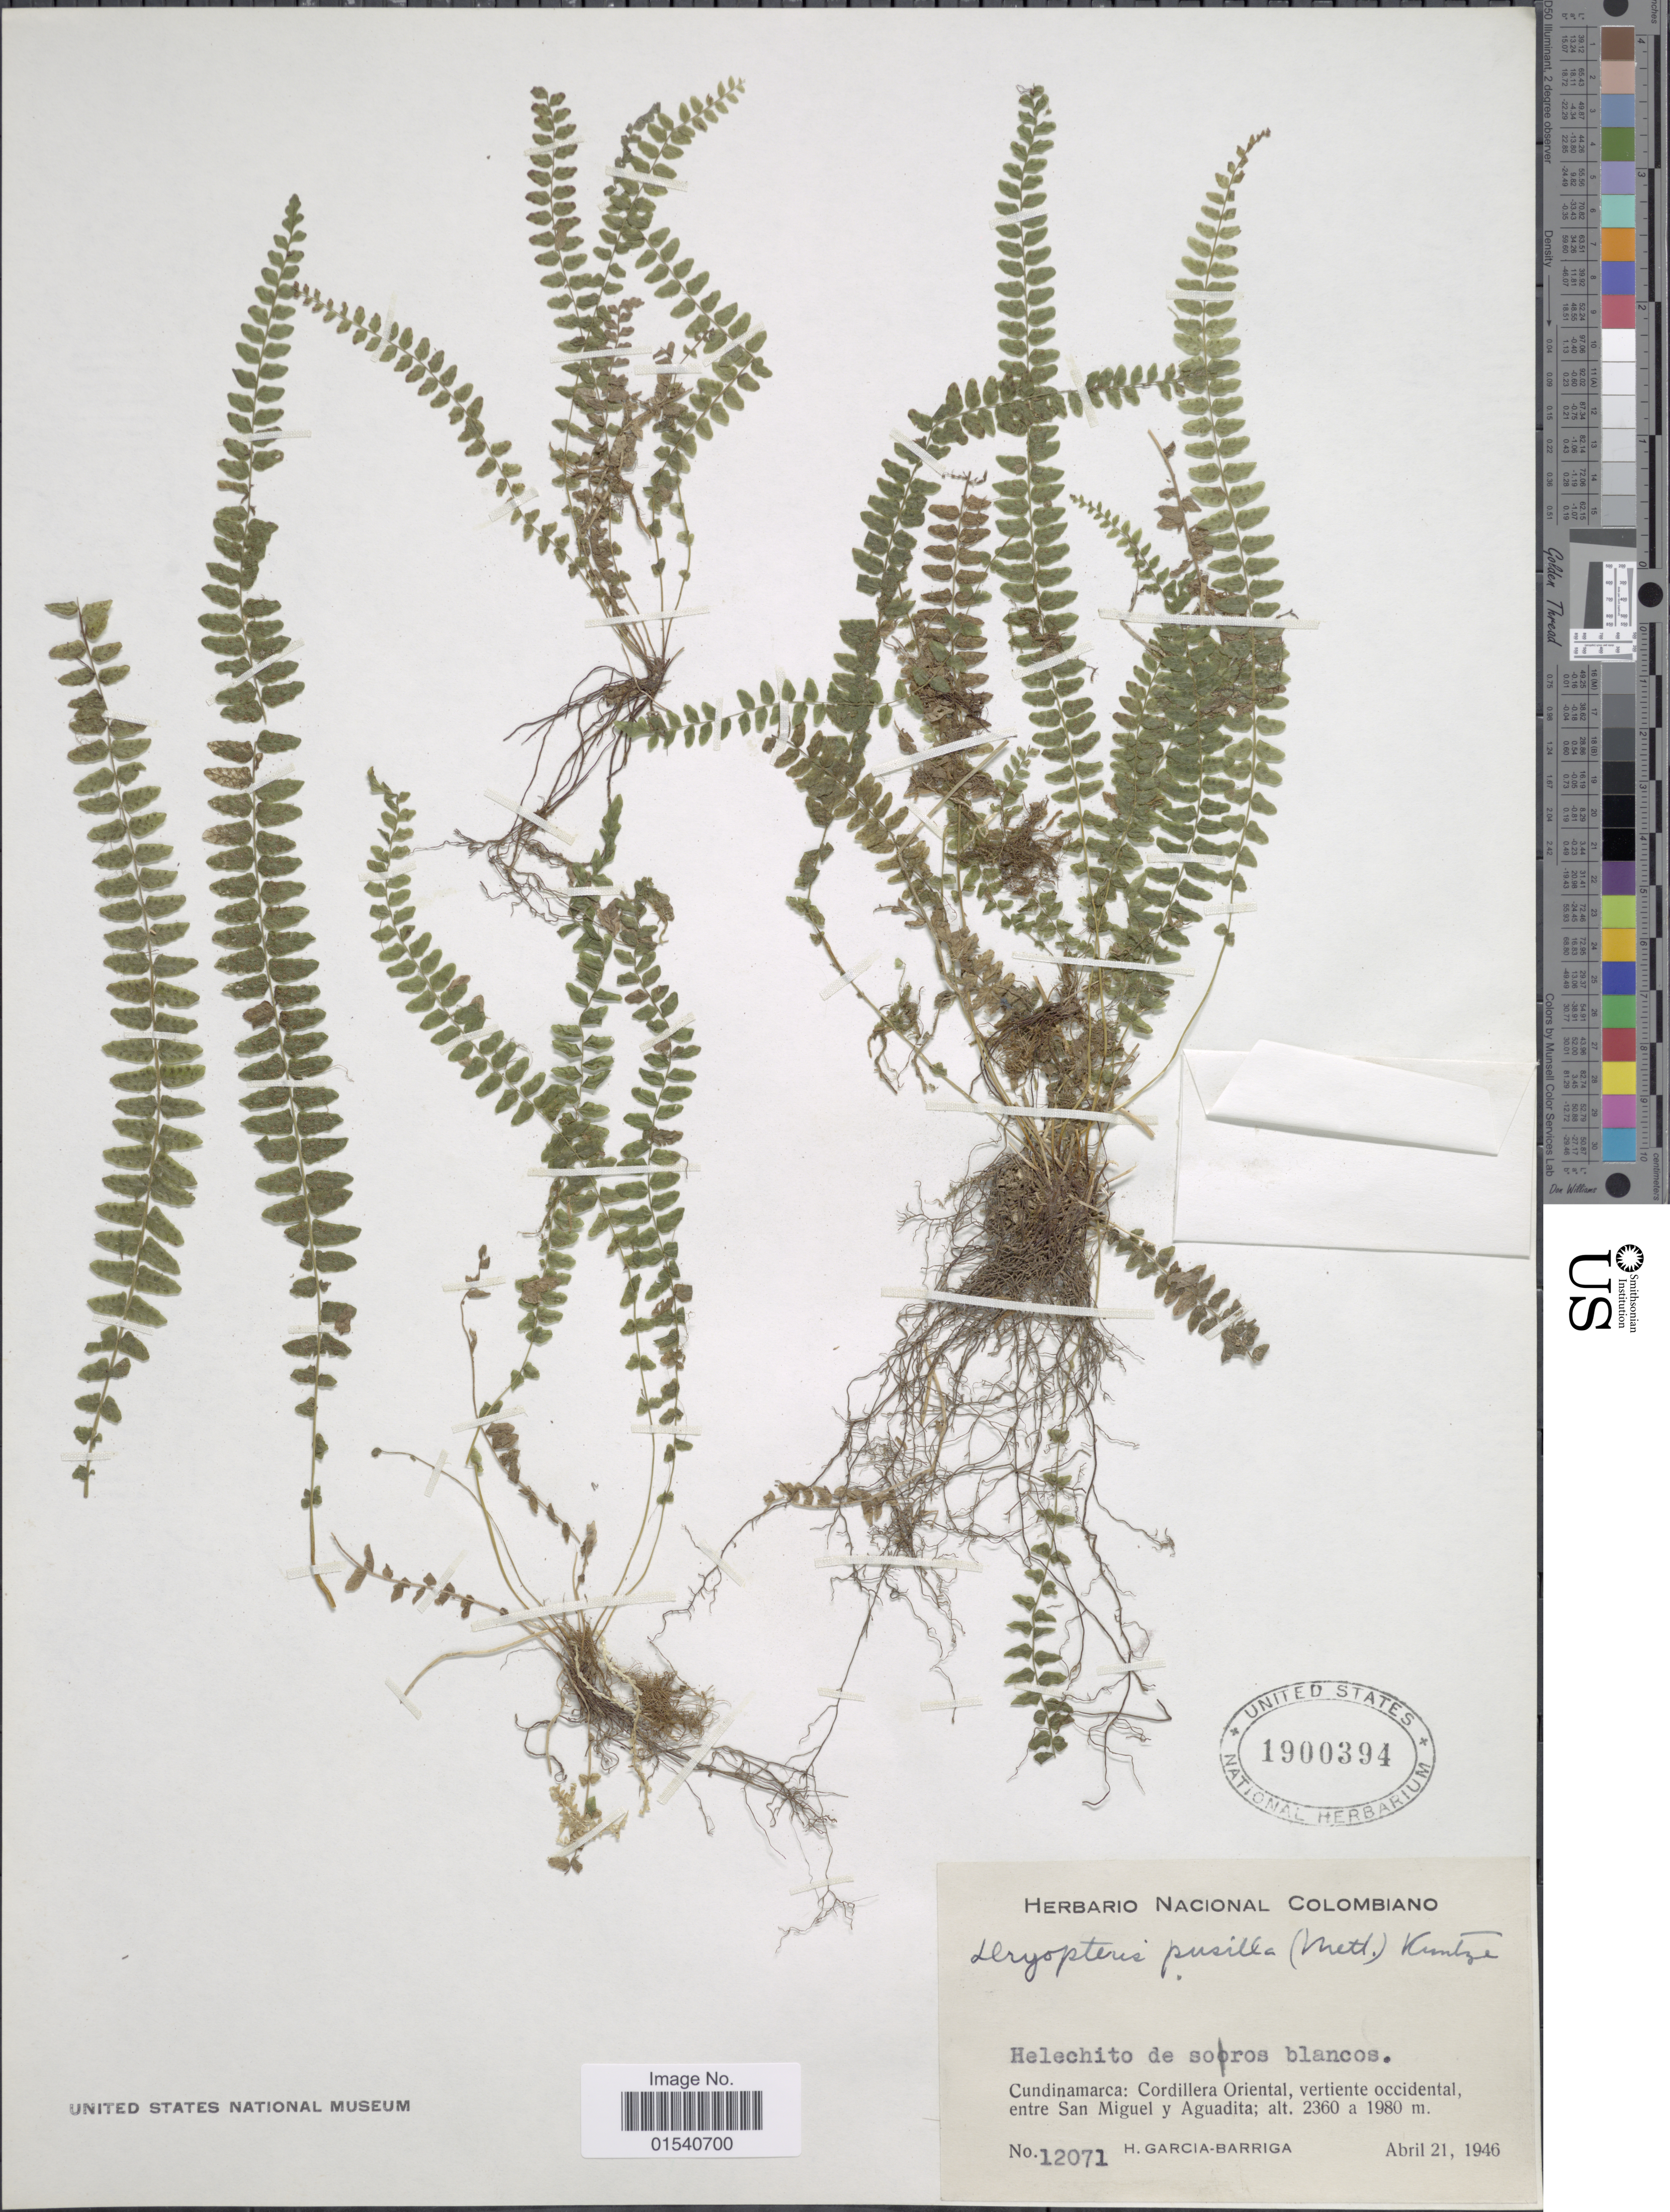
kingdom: Plantae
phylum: Tracheophyta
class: Polypodiopsida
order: Polypodiales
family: Thelypteridaceae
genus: Amauropelta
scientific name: Amauropelta pusilla (Mett.) comb. nov., ined 2015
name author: (Mett.)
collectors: H. García Barriga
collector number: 12071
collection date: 1946-04-21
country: Colombia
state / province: Cundinamarca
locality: Cordillera Oriental, vertiente occidental, entre San Miguel y Aguadita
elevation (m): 1980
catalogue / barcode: US 1900394